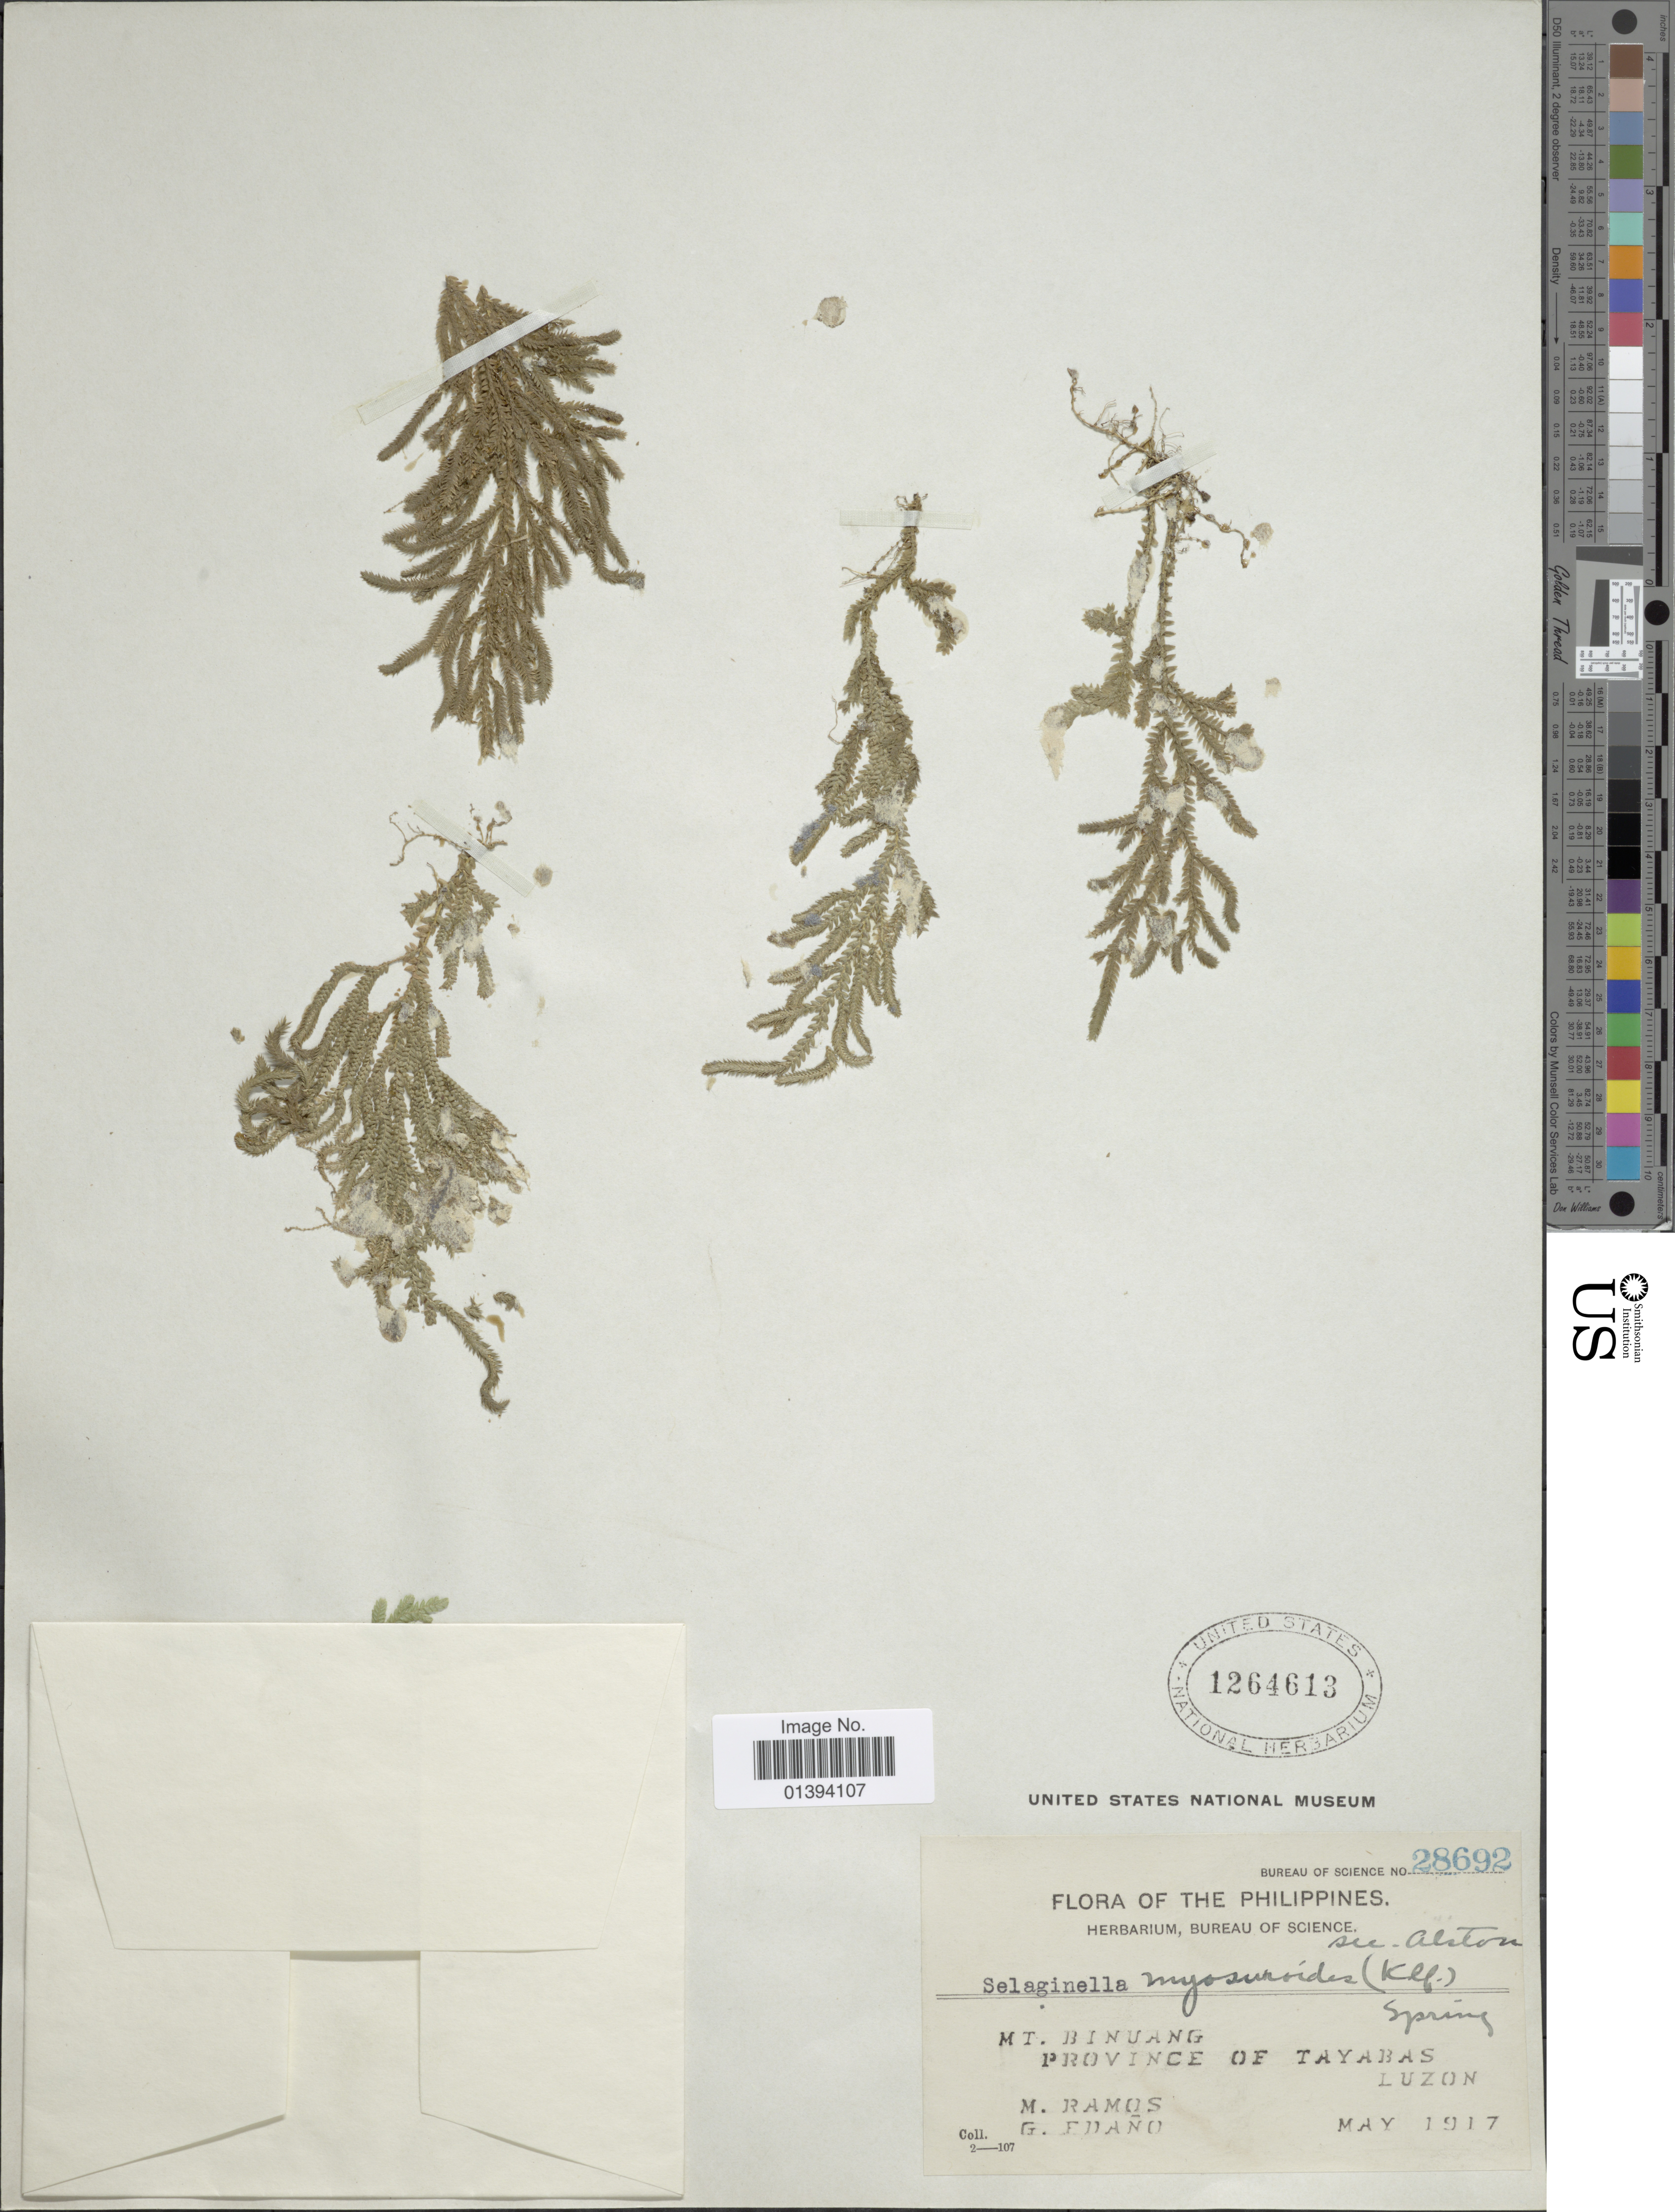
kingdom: Plantae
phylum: Tracheophyta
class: Lycopodiopsida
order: Selaginellales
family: Selaginellaceae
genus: Selaginella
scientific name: Selaginella myosuroides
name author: (Kaulf.) Spring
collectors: M. Ramos & G. Edaño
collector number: Bureau of Science 28692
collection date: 1917-05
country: Philippines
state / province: Central Luzon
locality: Mt. Binuang, Province of Tayabas, Luzon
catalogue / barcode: US 1264613